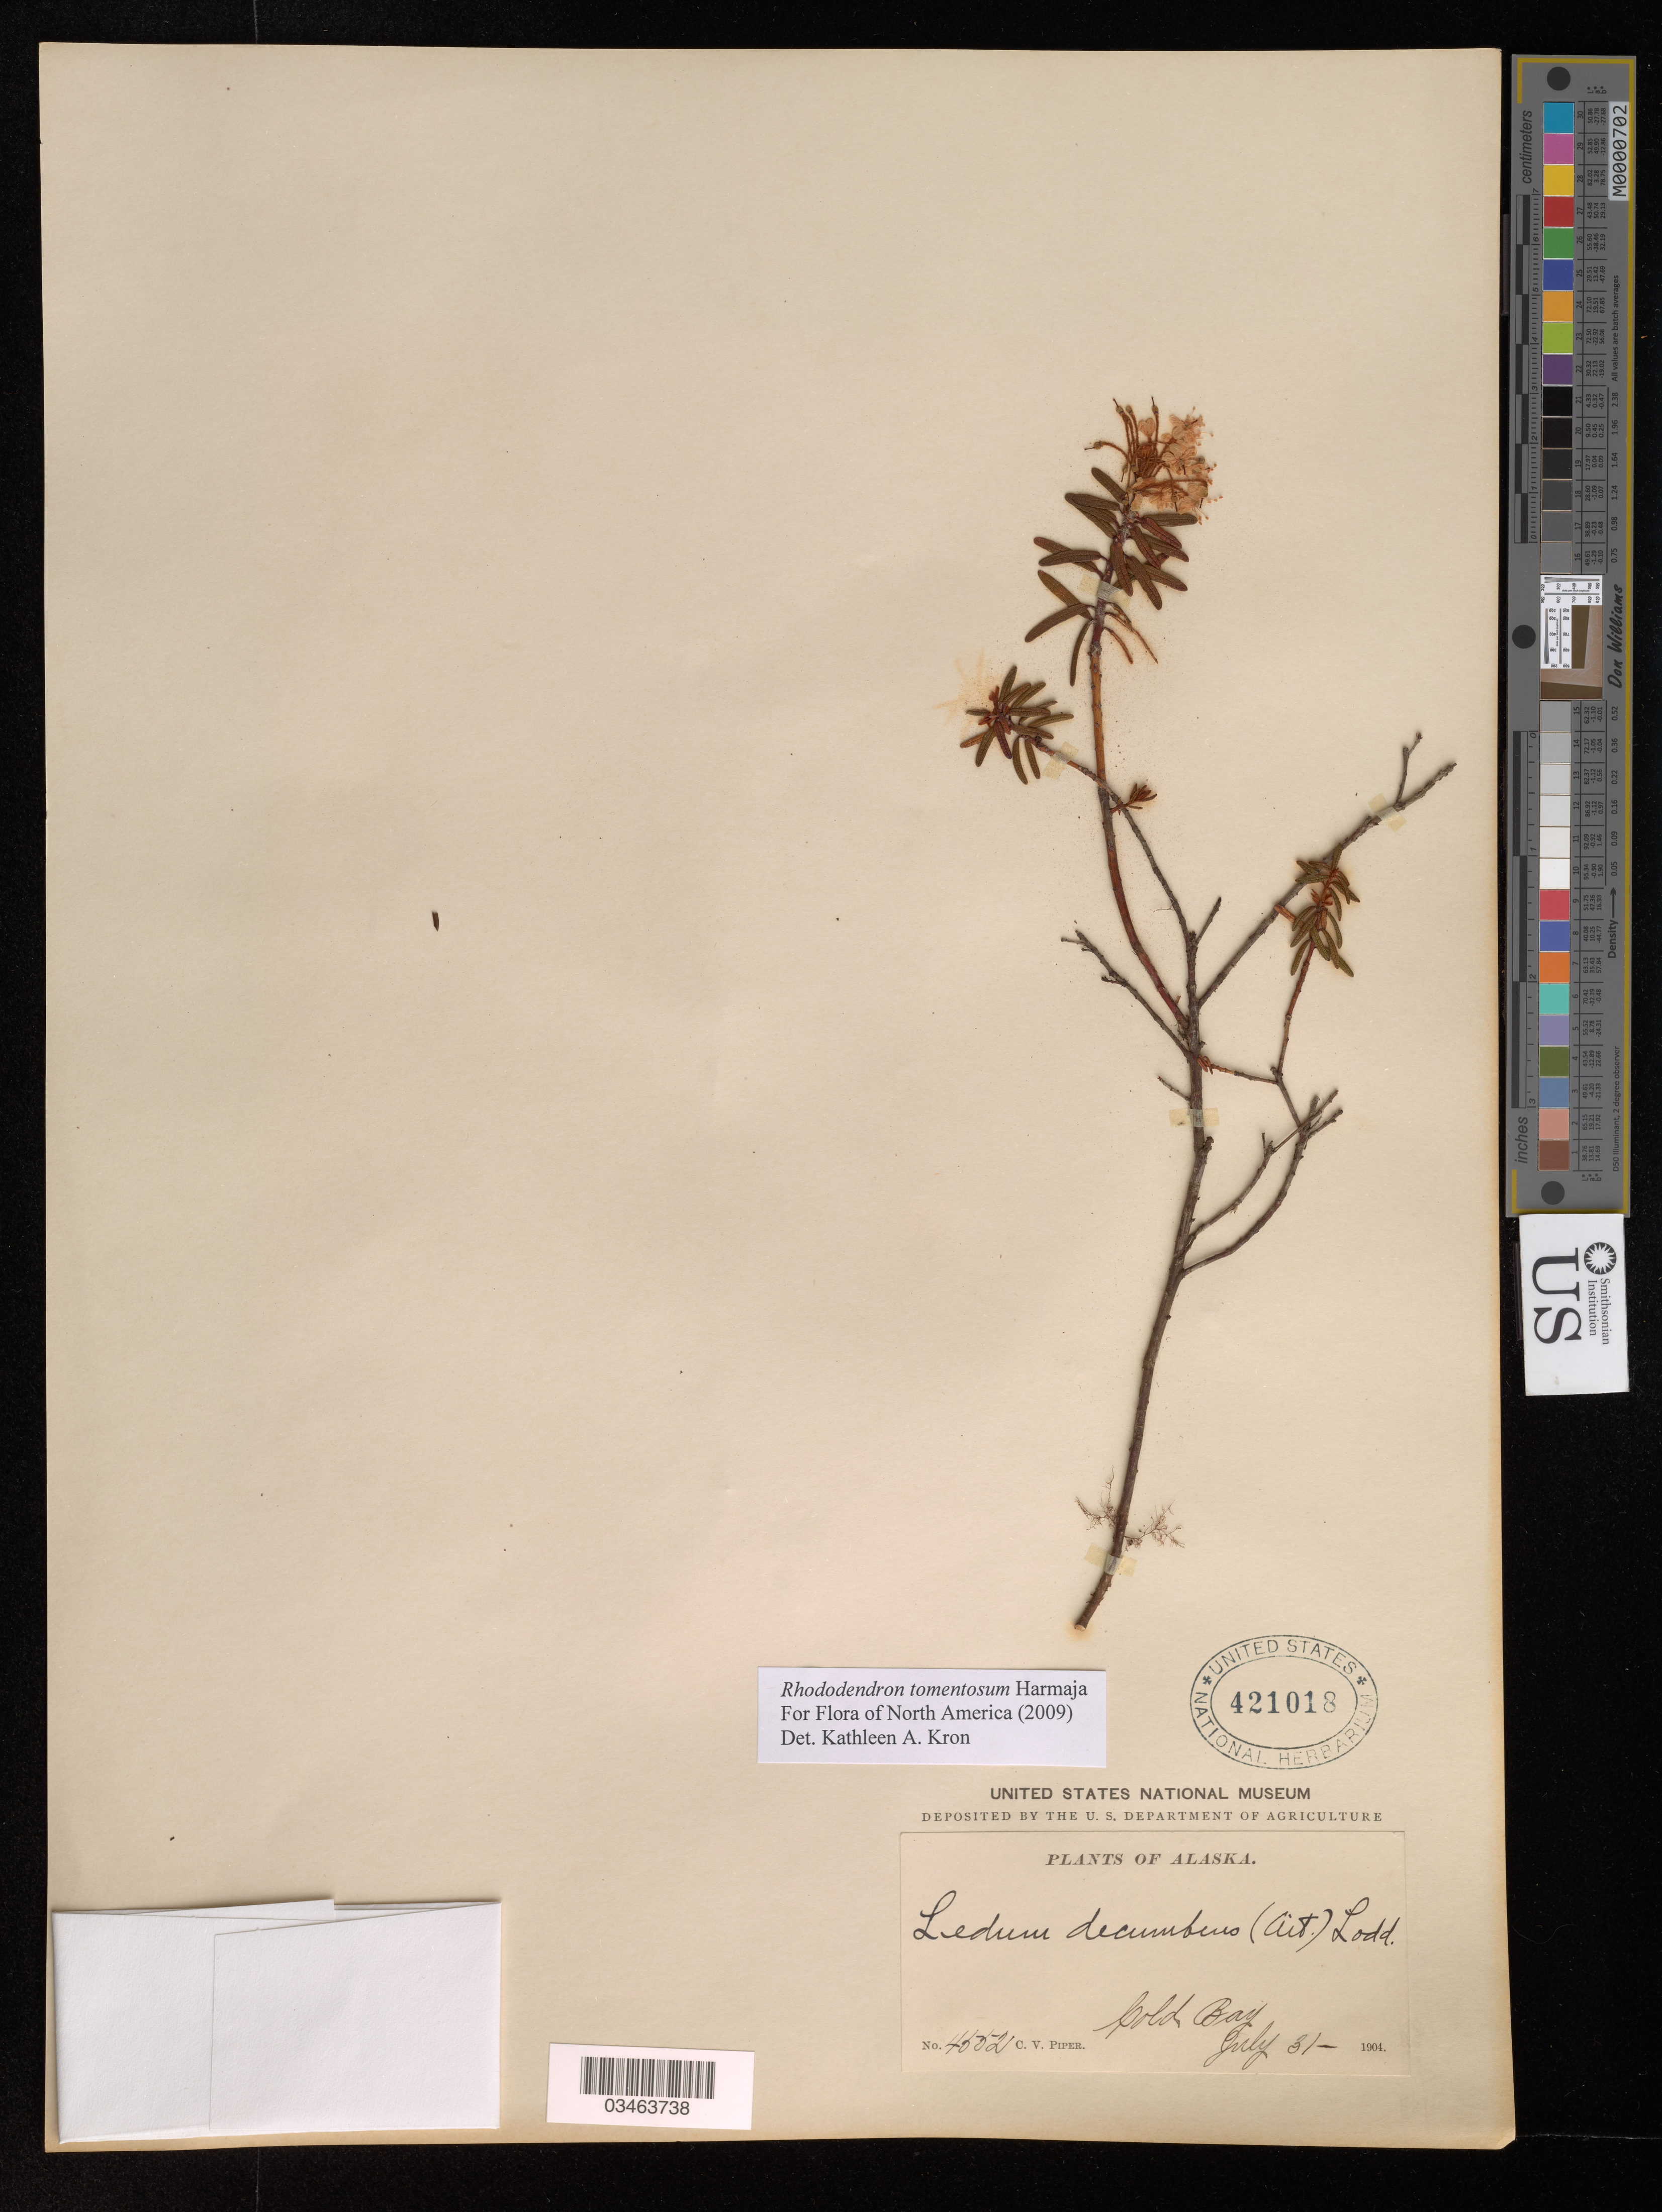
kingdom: Plantae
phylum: Tracheophyta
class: Magnoliopsida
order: Ericales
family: Ericaceae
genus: Rhododendron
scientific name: Rhododendron tomentosum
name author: Harmaja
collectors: C. V. Piper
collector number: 4652*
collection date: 1904-07-31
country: United States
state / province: Alaska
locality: Cold Bay.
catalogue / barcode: US 421018